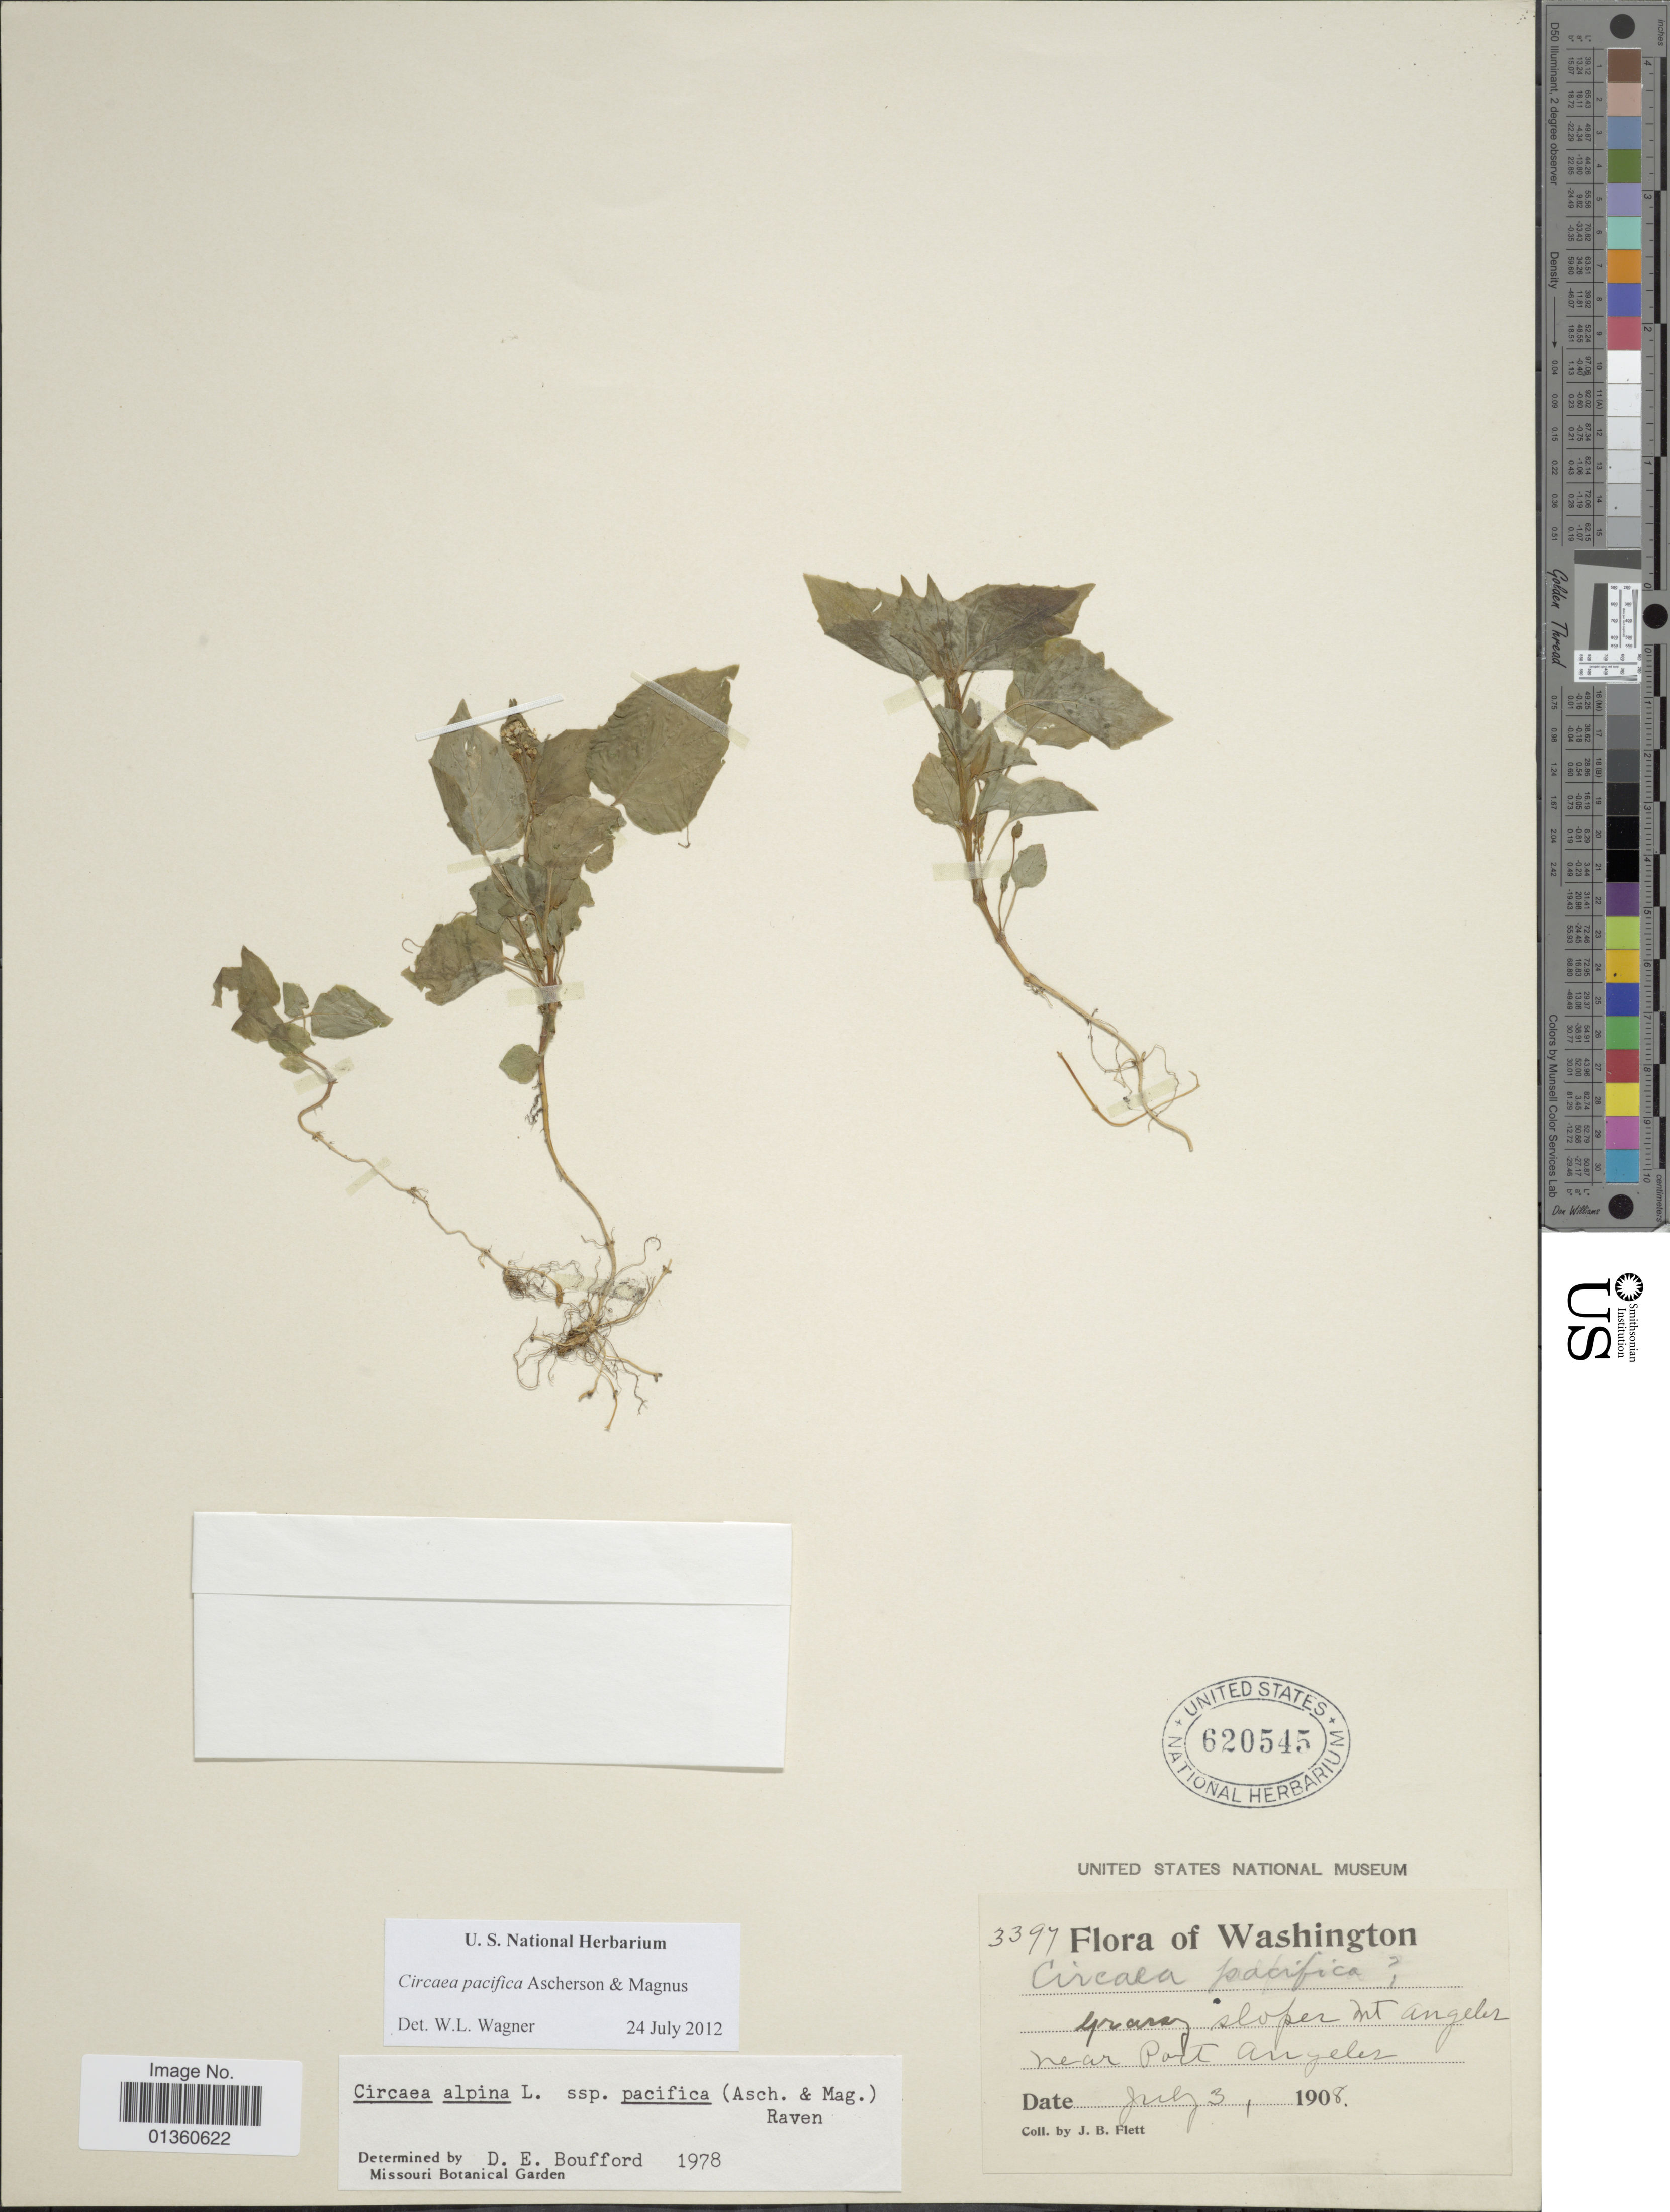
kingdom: Plantae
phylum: Tracheophyta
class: Magnoliopsida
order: Myrtales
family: Onagraceae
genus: Circaea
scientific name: Circaea pacifica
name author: Asch. & Magnus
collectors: J. Flett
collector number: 3397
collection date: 1908-07-03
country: United States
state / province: Washington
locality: Grassy slope Mt. Angeles near Port Angeles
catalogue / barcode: US 620545